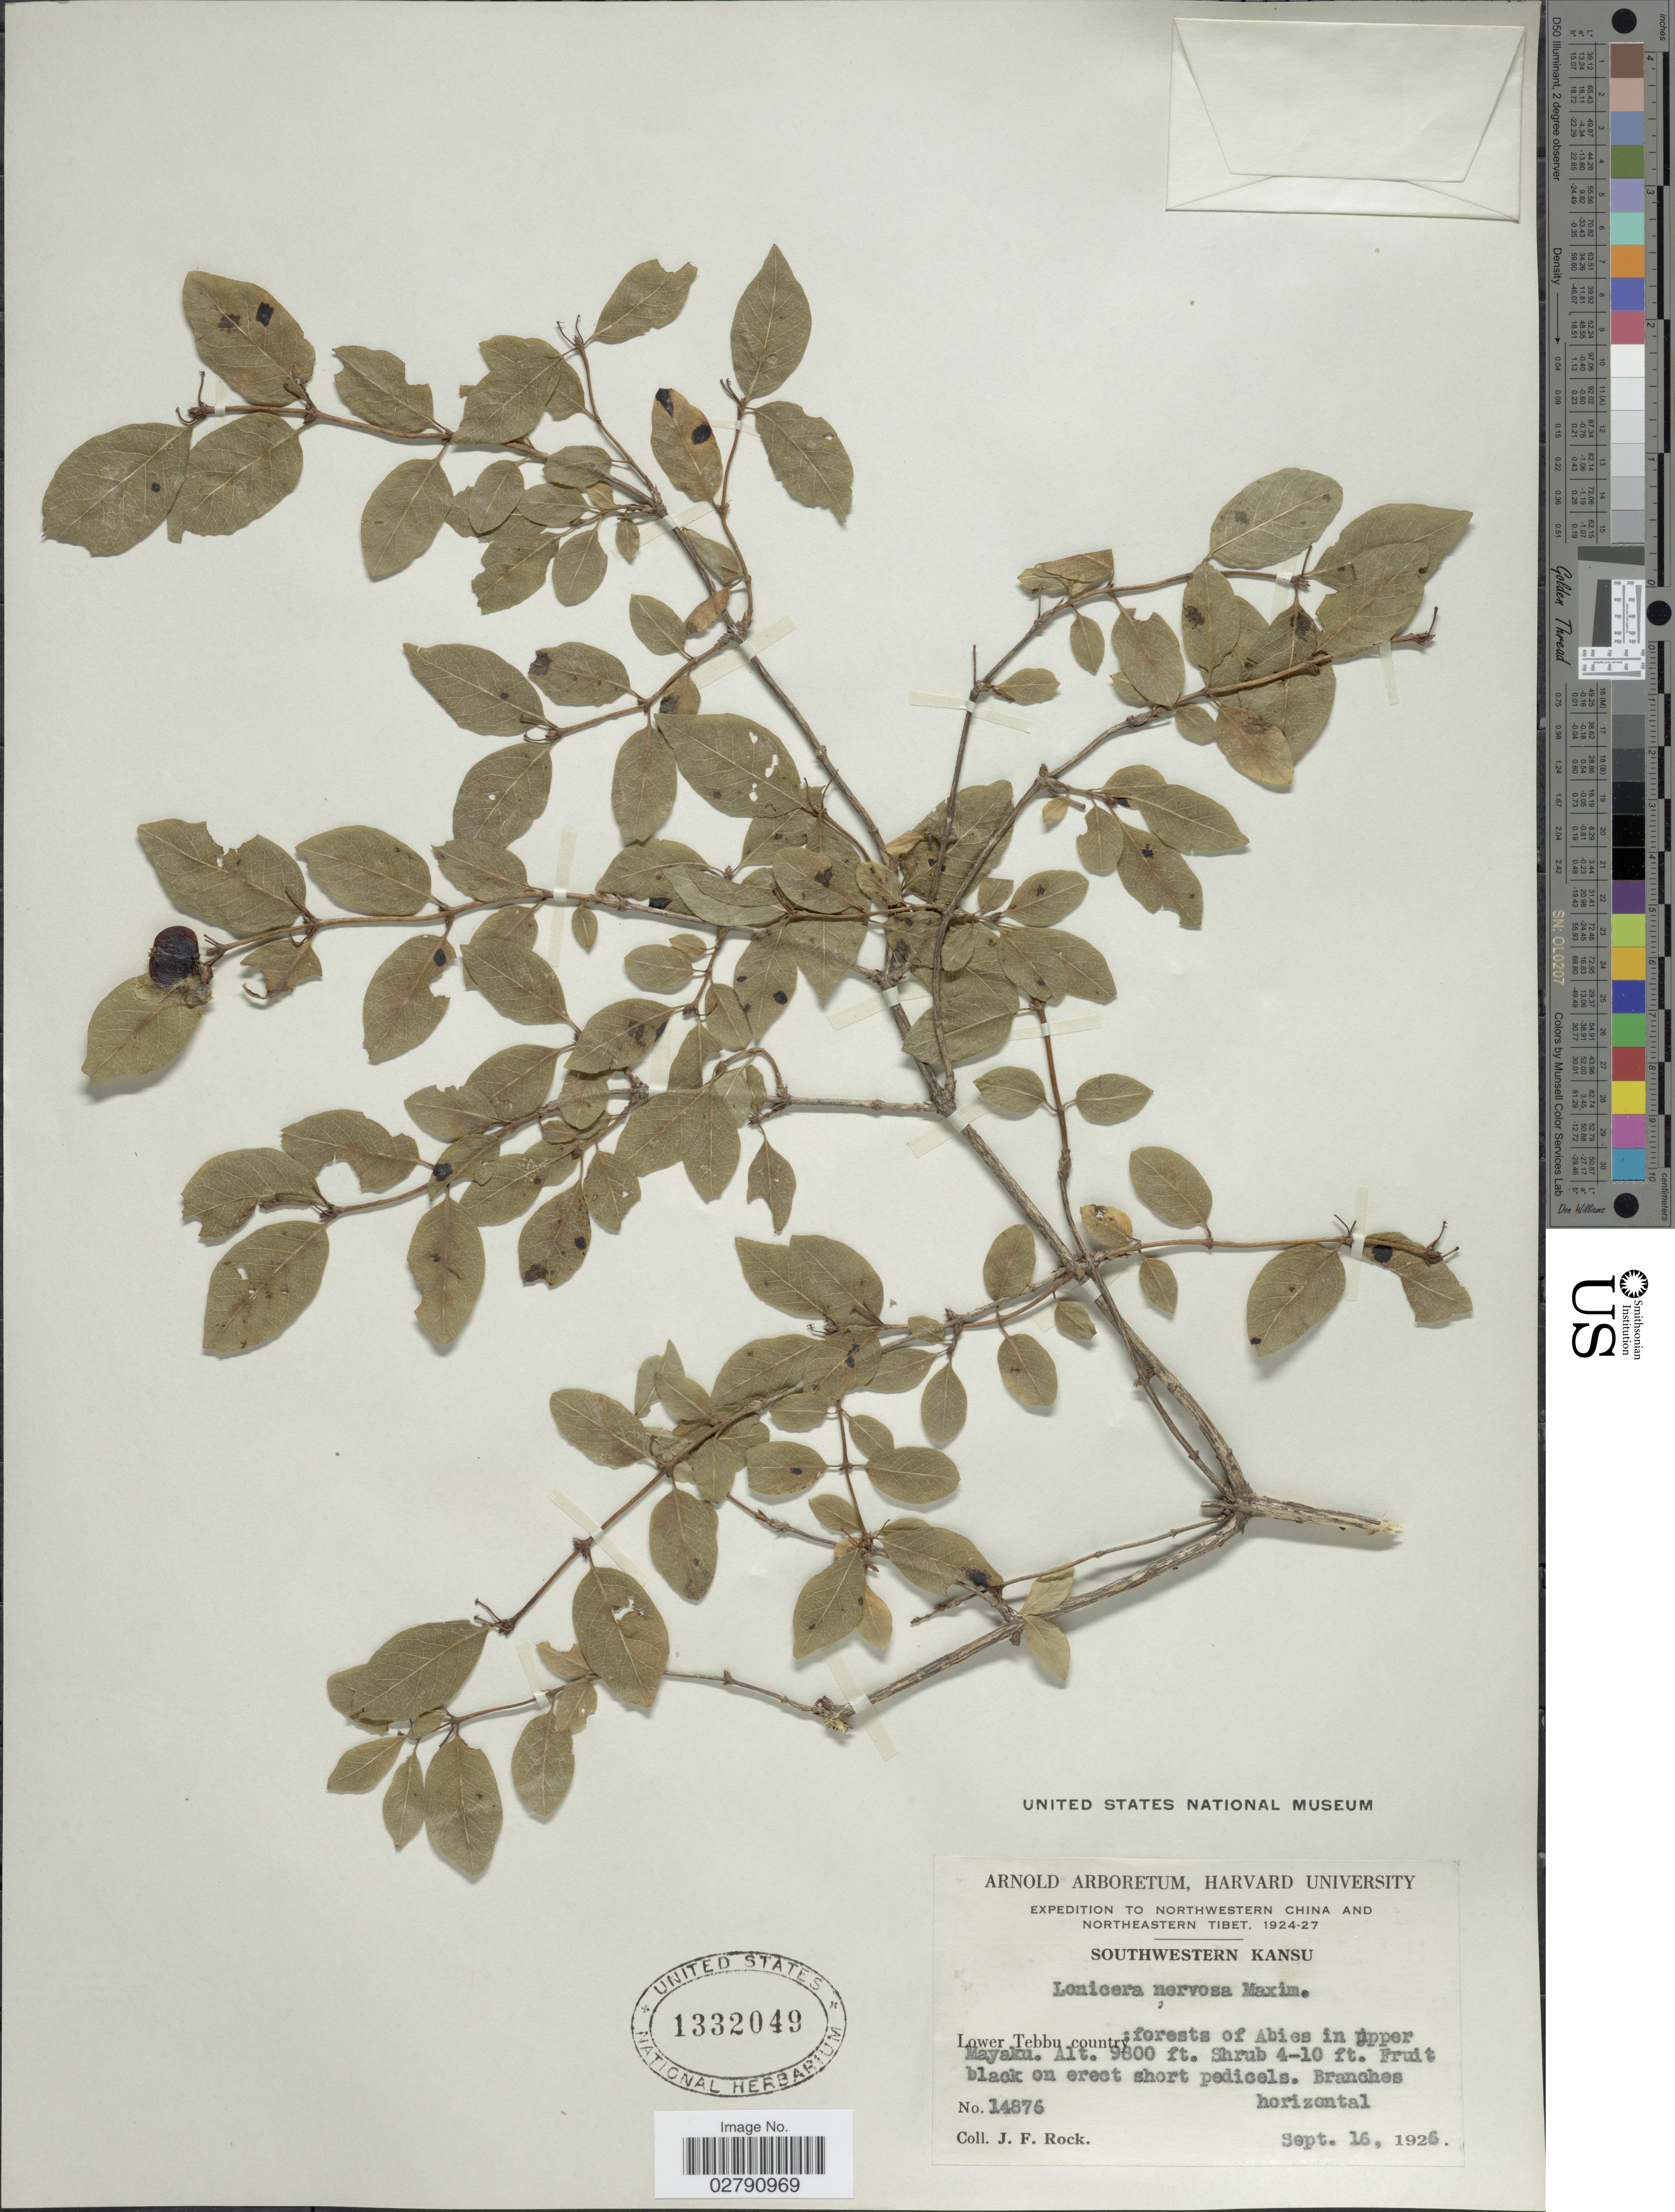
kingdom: Plantae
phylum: Tracheophyta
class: Magnoliopsida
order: Dipsacales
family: Caprifoliaceae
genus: Lonicera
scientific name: Lonicera nervosa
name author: Maxim.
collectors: J. Rock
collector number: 14876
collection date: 1926-09-16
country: China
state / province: Gansu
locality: Southwestern Kansu. Lower Tebbu country: forests of Abies in upper Mayaku.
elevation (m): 2987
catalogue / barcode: US 1332049